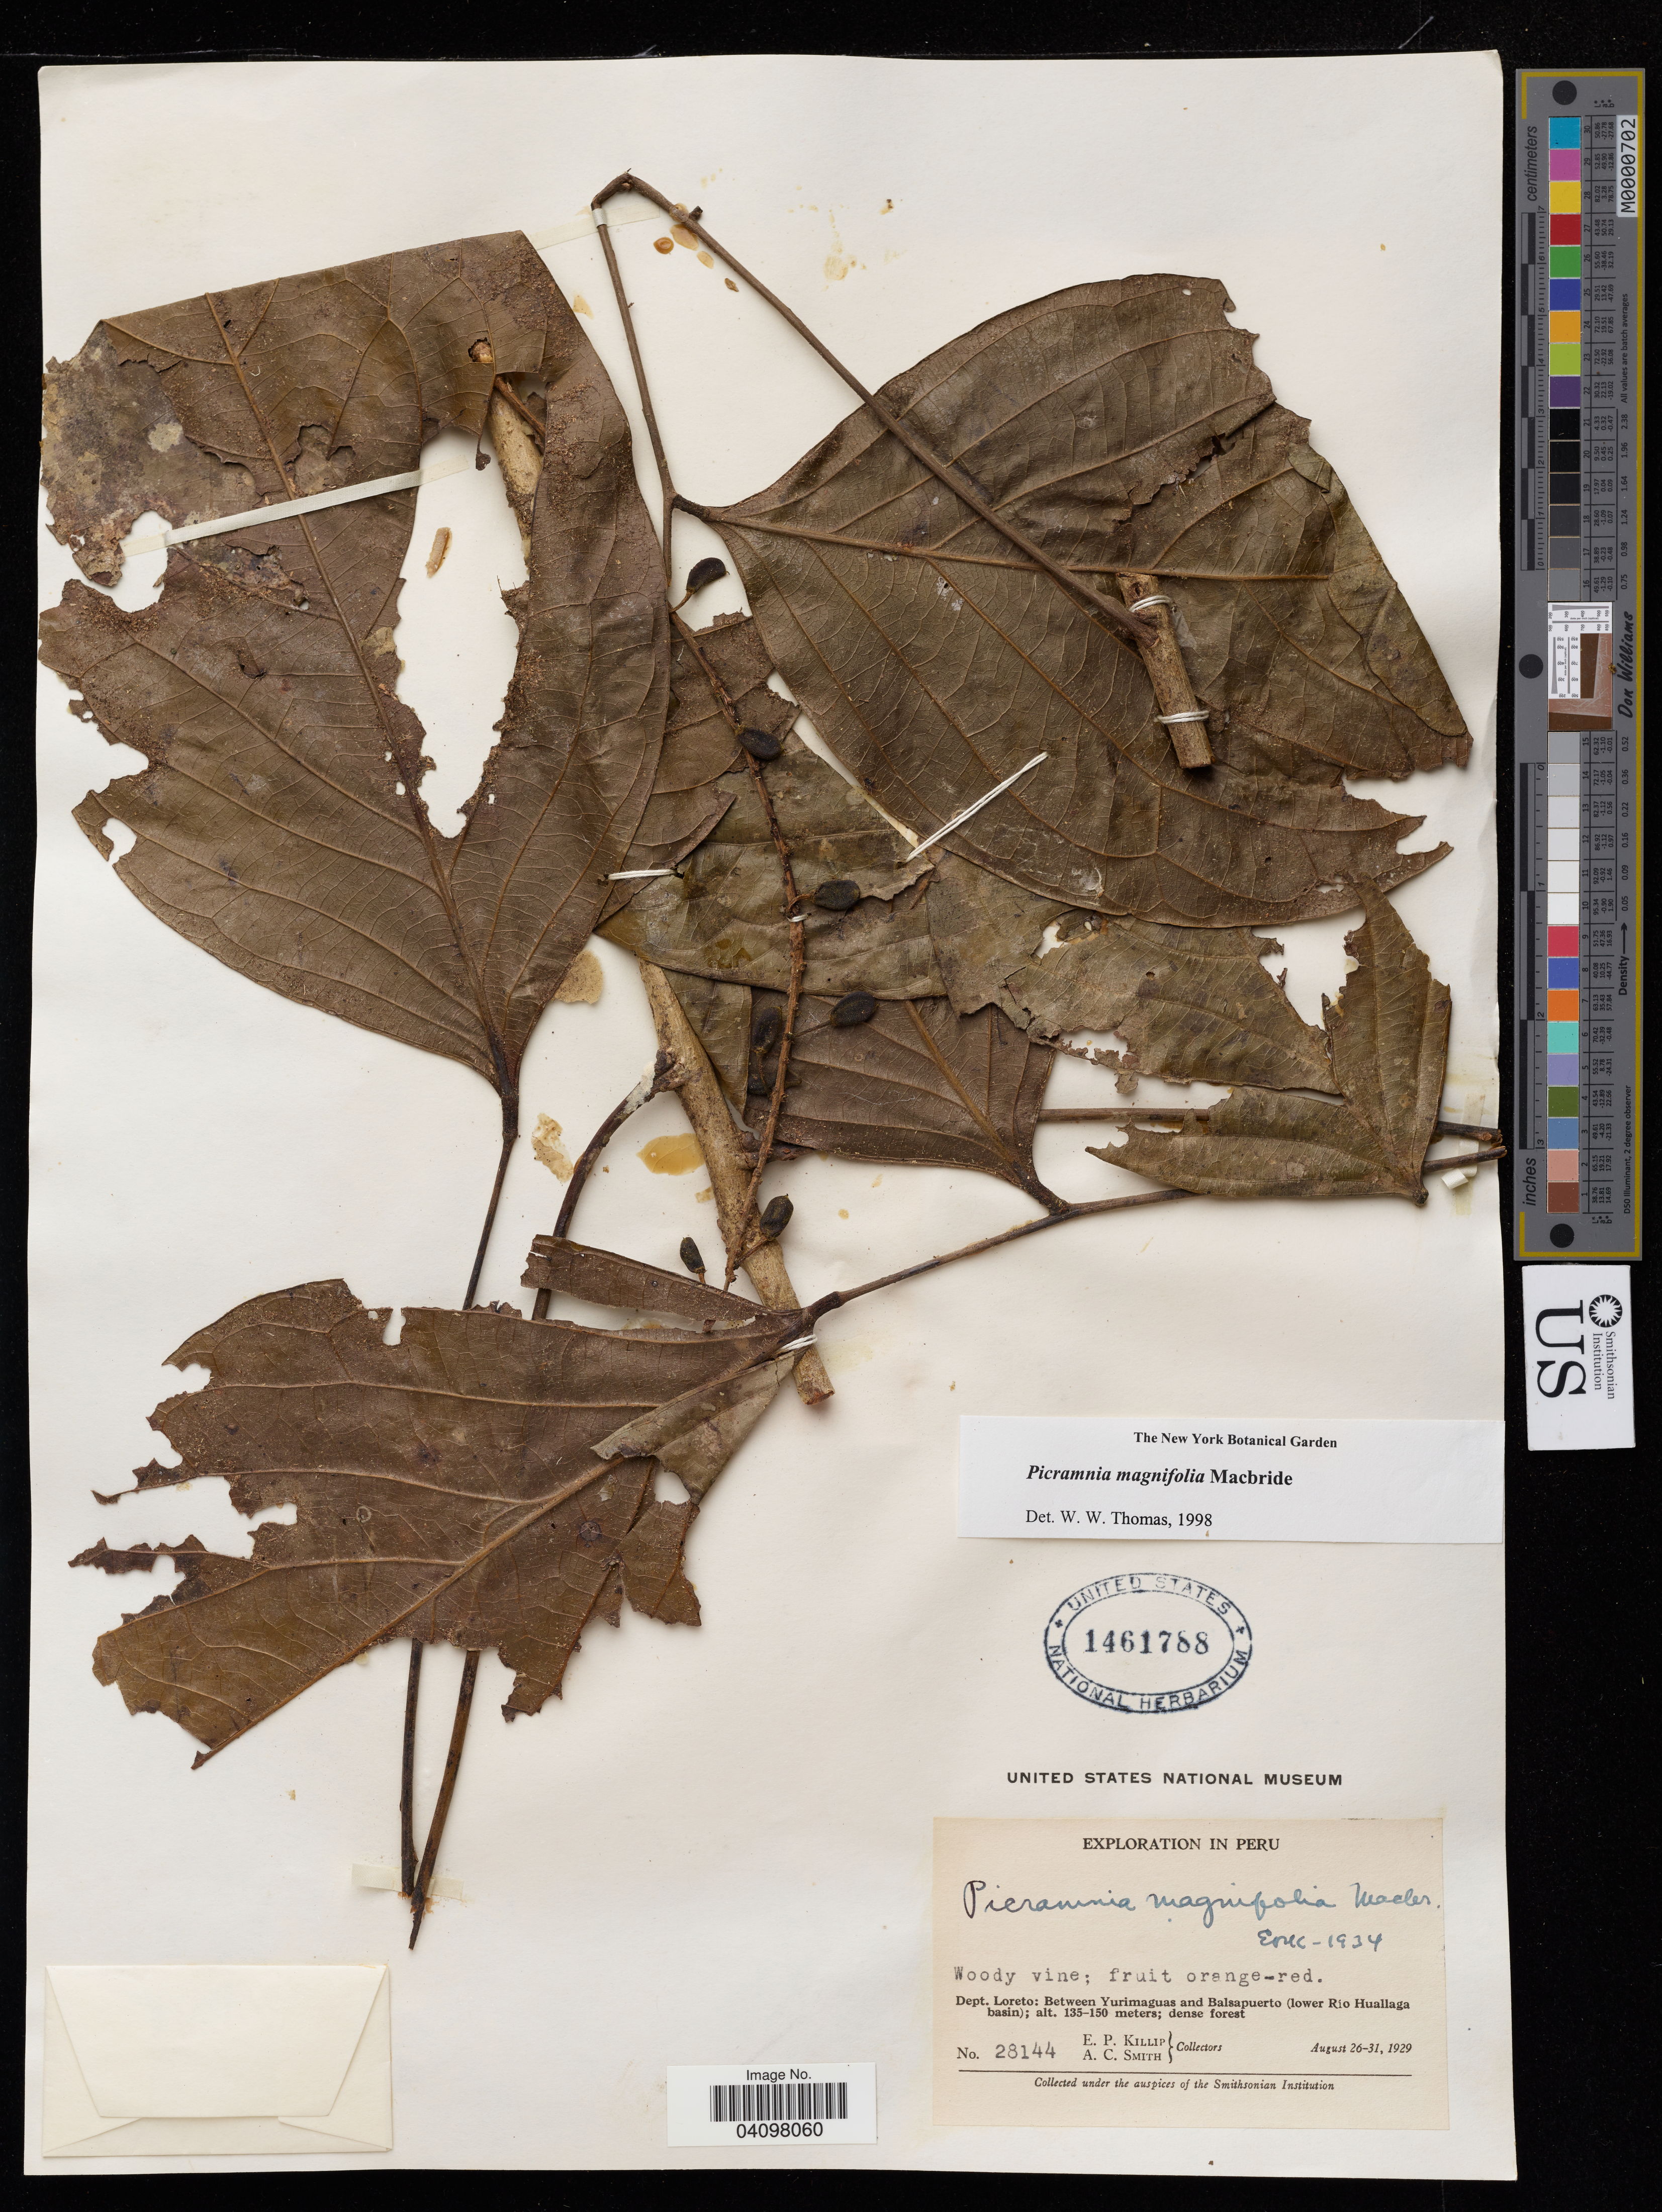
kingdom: Plantae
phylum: Tracheophyta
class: Magnoliopsida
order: Picramniales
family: Picramniaceae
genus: Picramnia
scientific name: Picramnia magnifolia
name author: J.F. Macbr.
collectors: E. P. Killip & A. C. Smith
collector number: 28144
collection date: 1929-08-26/1929-08-31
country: Peru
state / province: Loreto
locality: Between Yurimaguas and Balsapuerto (lower Rio Huallaga basin).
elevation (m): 135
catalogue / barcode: US 1461788